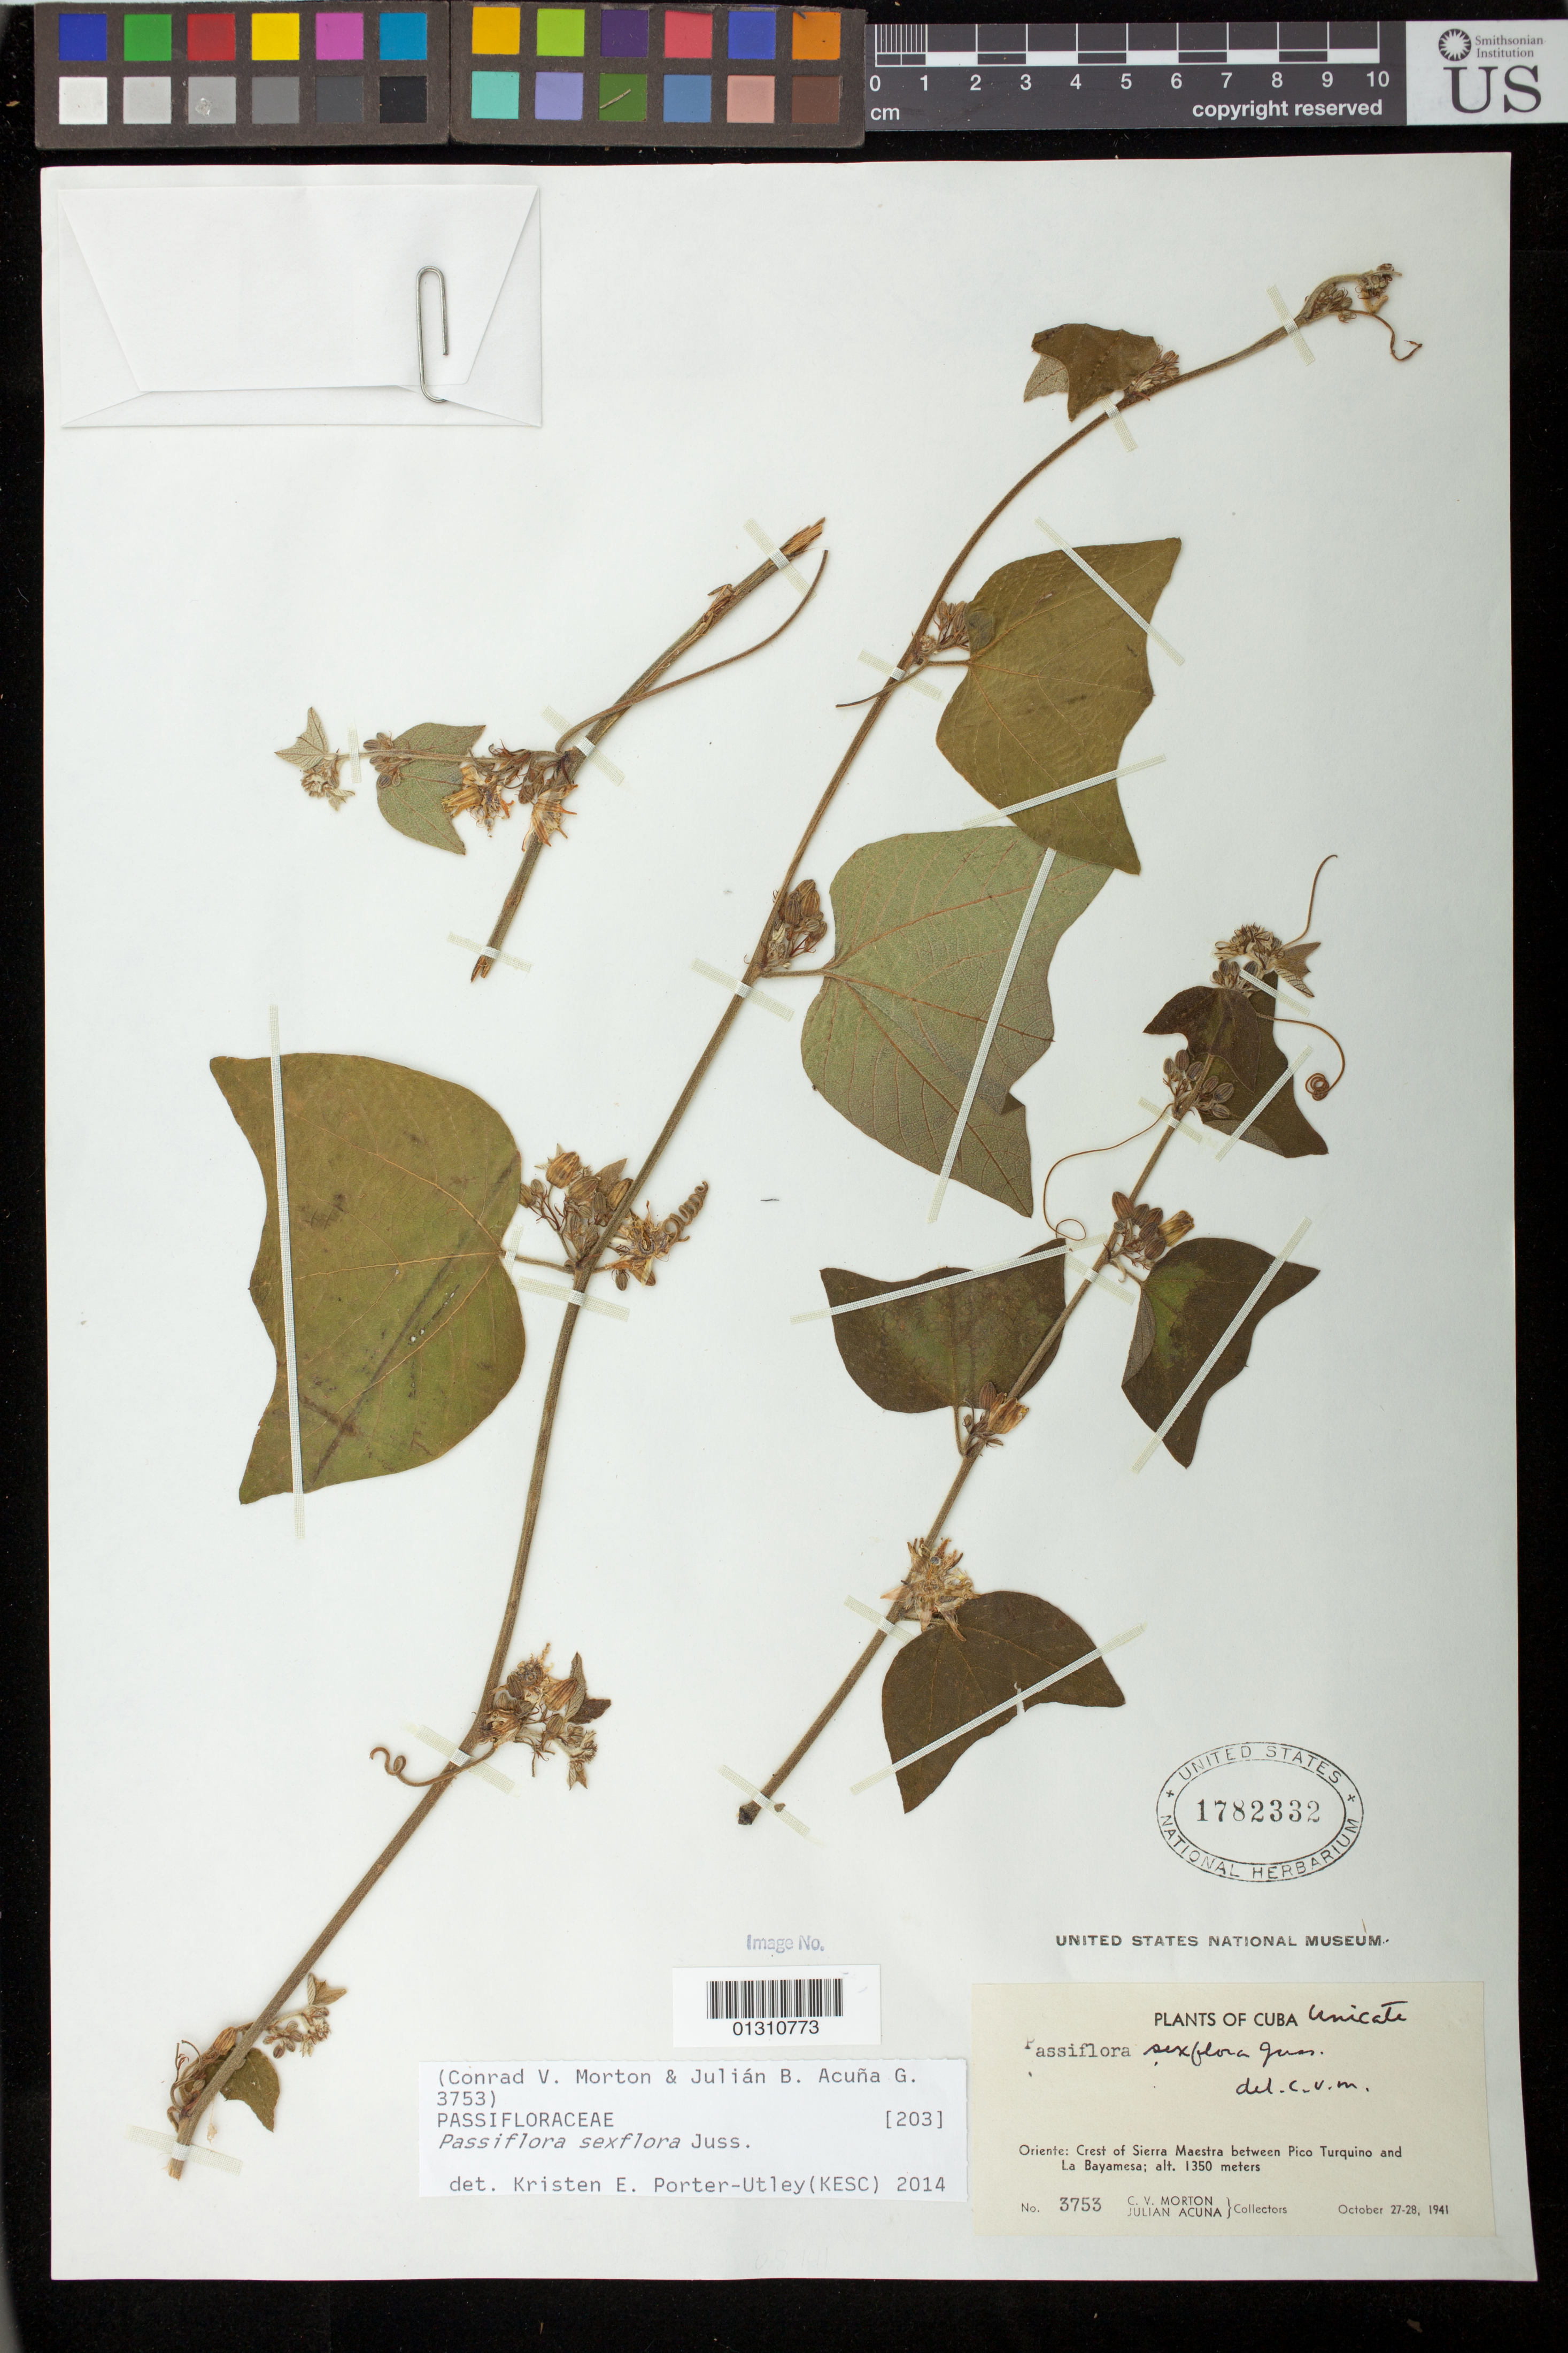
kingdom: Plantae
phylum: Tracheophyta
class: Magnoliopsida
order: Malpighiales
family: Passifloraceae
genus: Passiflora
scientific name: Passiflora sexflora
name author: Juss.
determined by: Porter-Utley, Kristen E.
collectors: C. V. Morton & J. Acuña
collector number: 3753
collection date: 1941-10-27/1941-10-28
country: Cuba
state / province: Granma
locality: Oriente: Crest of Sierra Maestra between Pico Turquino and La Bayamesa.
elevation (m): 1350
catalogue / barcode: US 1782332